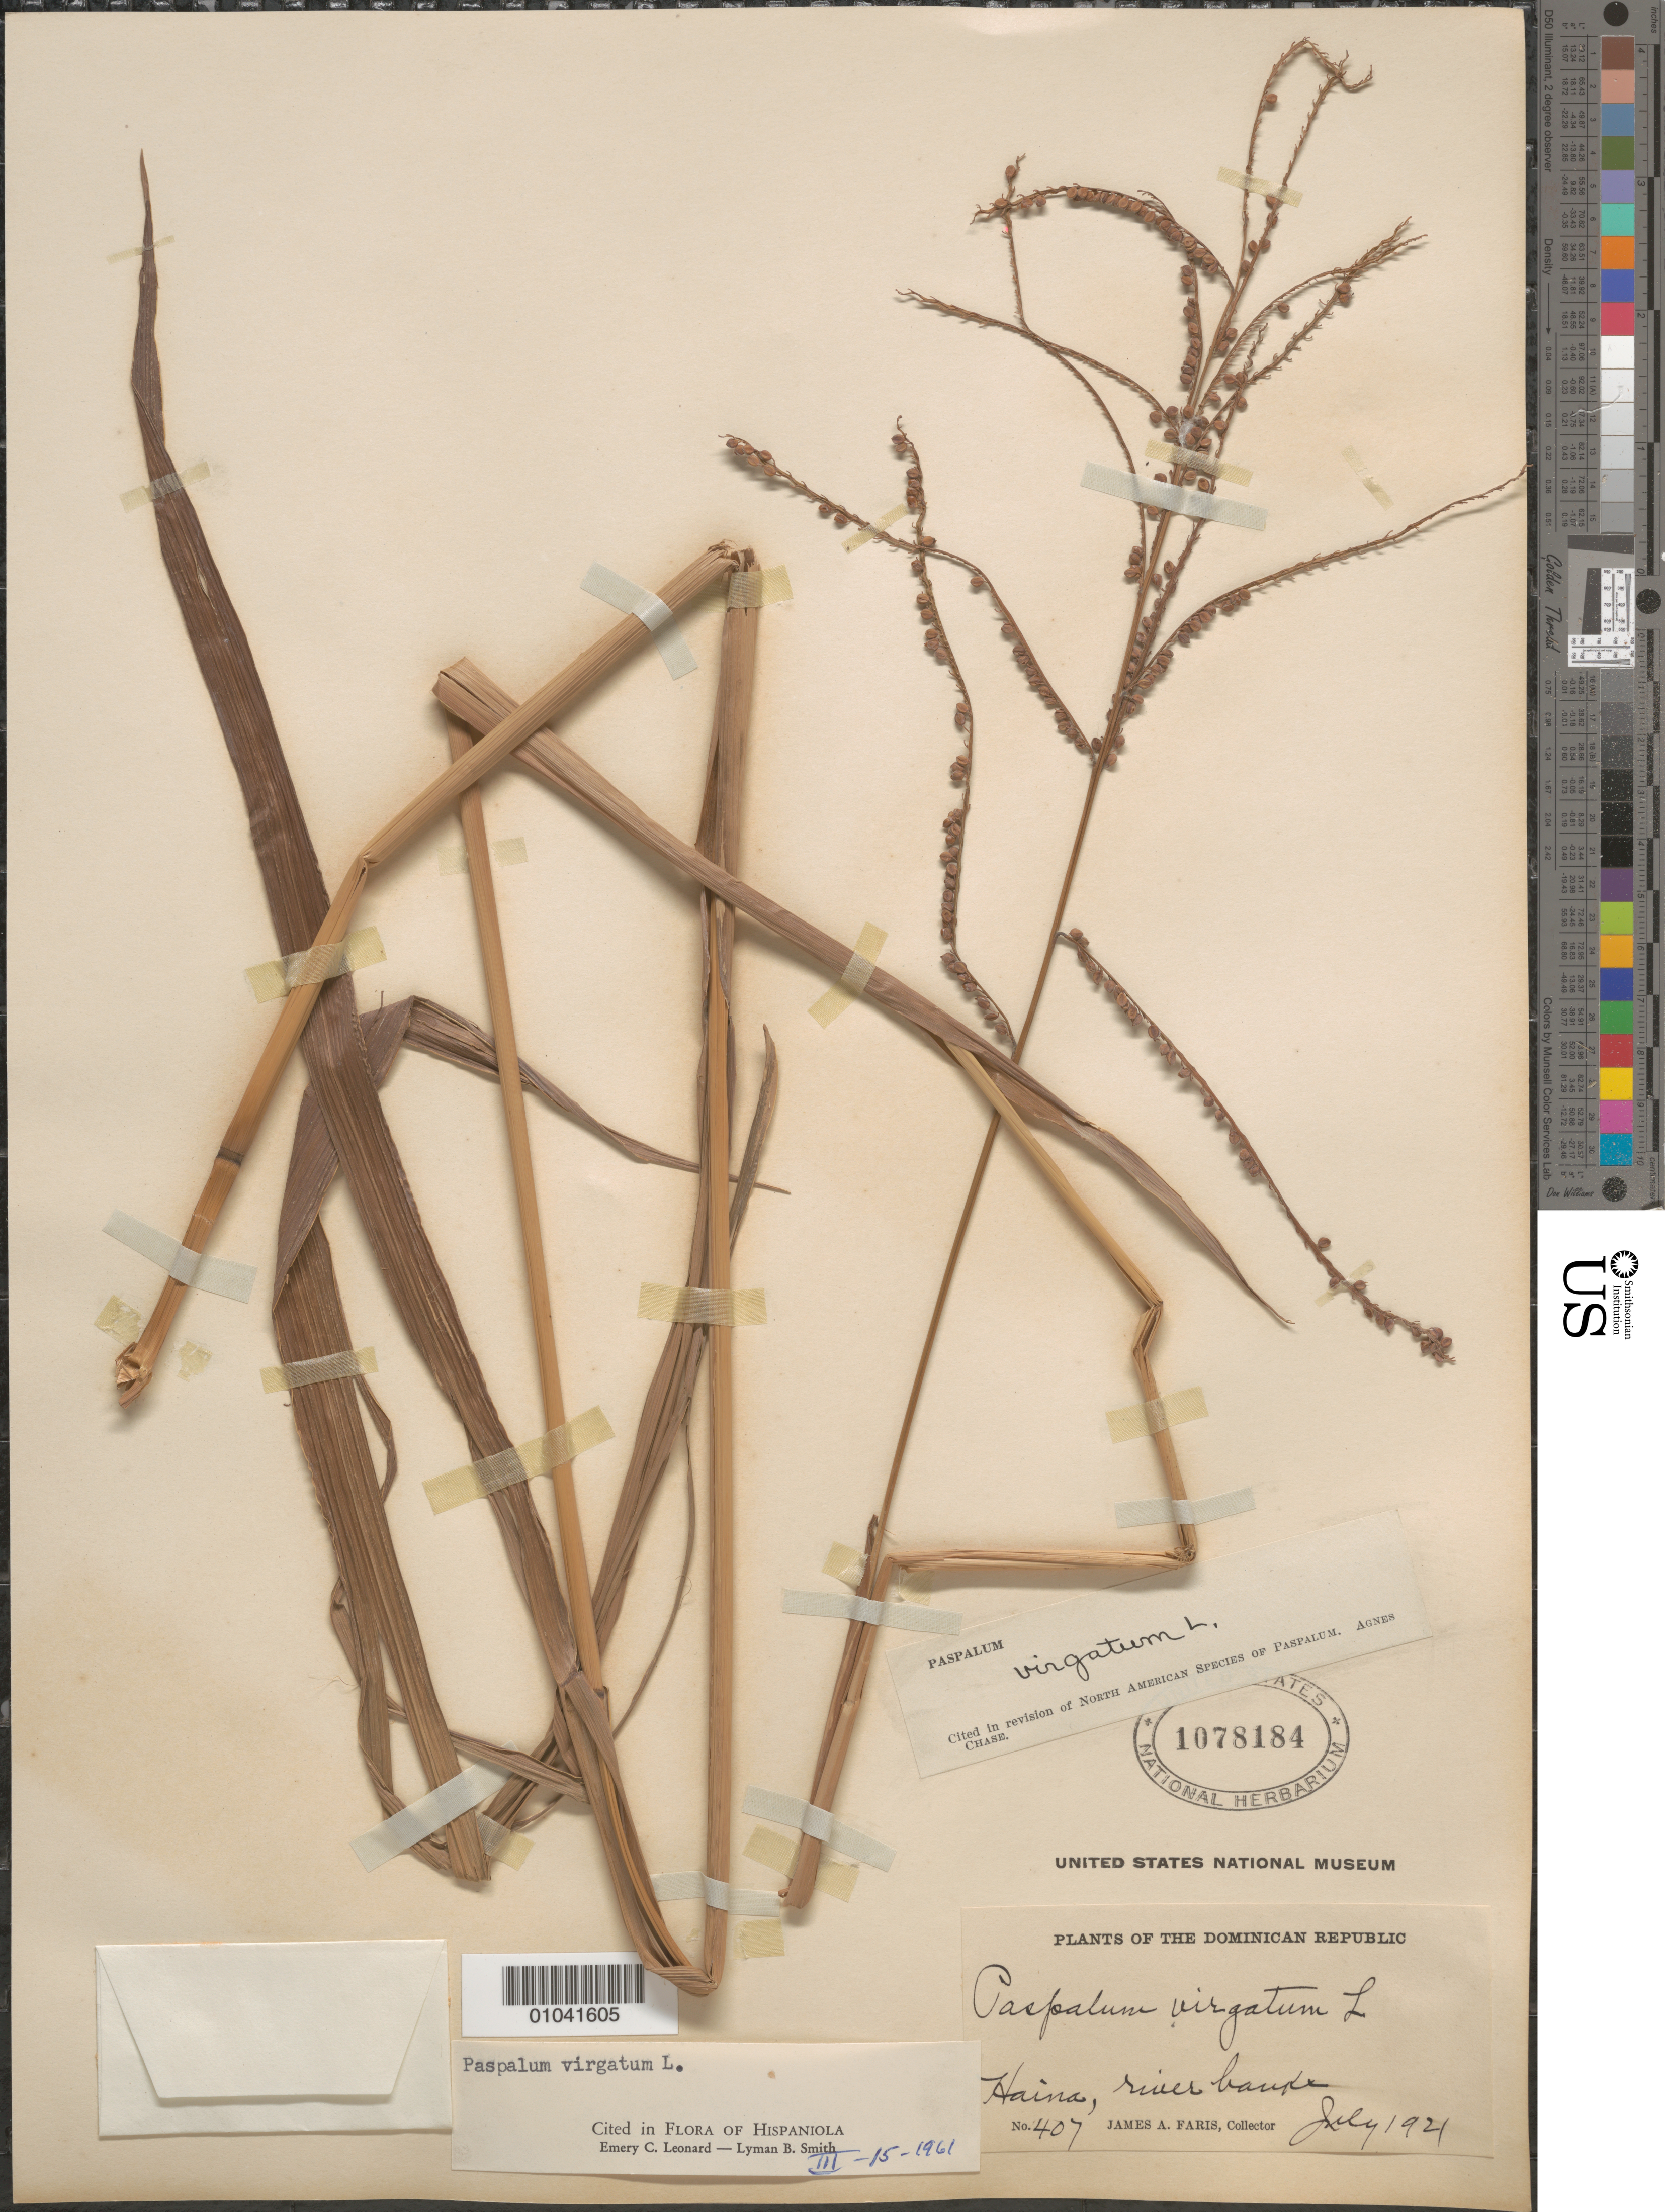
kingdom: Plantae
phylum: Tracheophyta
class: Liliopsida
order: Poales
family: Poaceae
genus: Paspalum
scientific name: Paspalum virgatum var. jacquinianum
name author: Flüggé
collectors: J. Faris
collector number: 407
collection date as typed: Jul 1921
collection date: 1921-07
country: Dominican Republic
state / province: San Cristóbal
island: Hispaniola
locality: Haina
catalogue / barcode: US 1078184